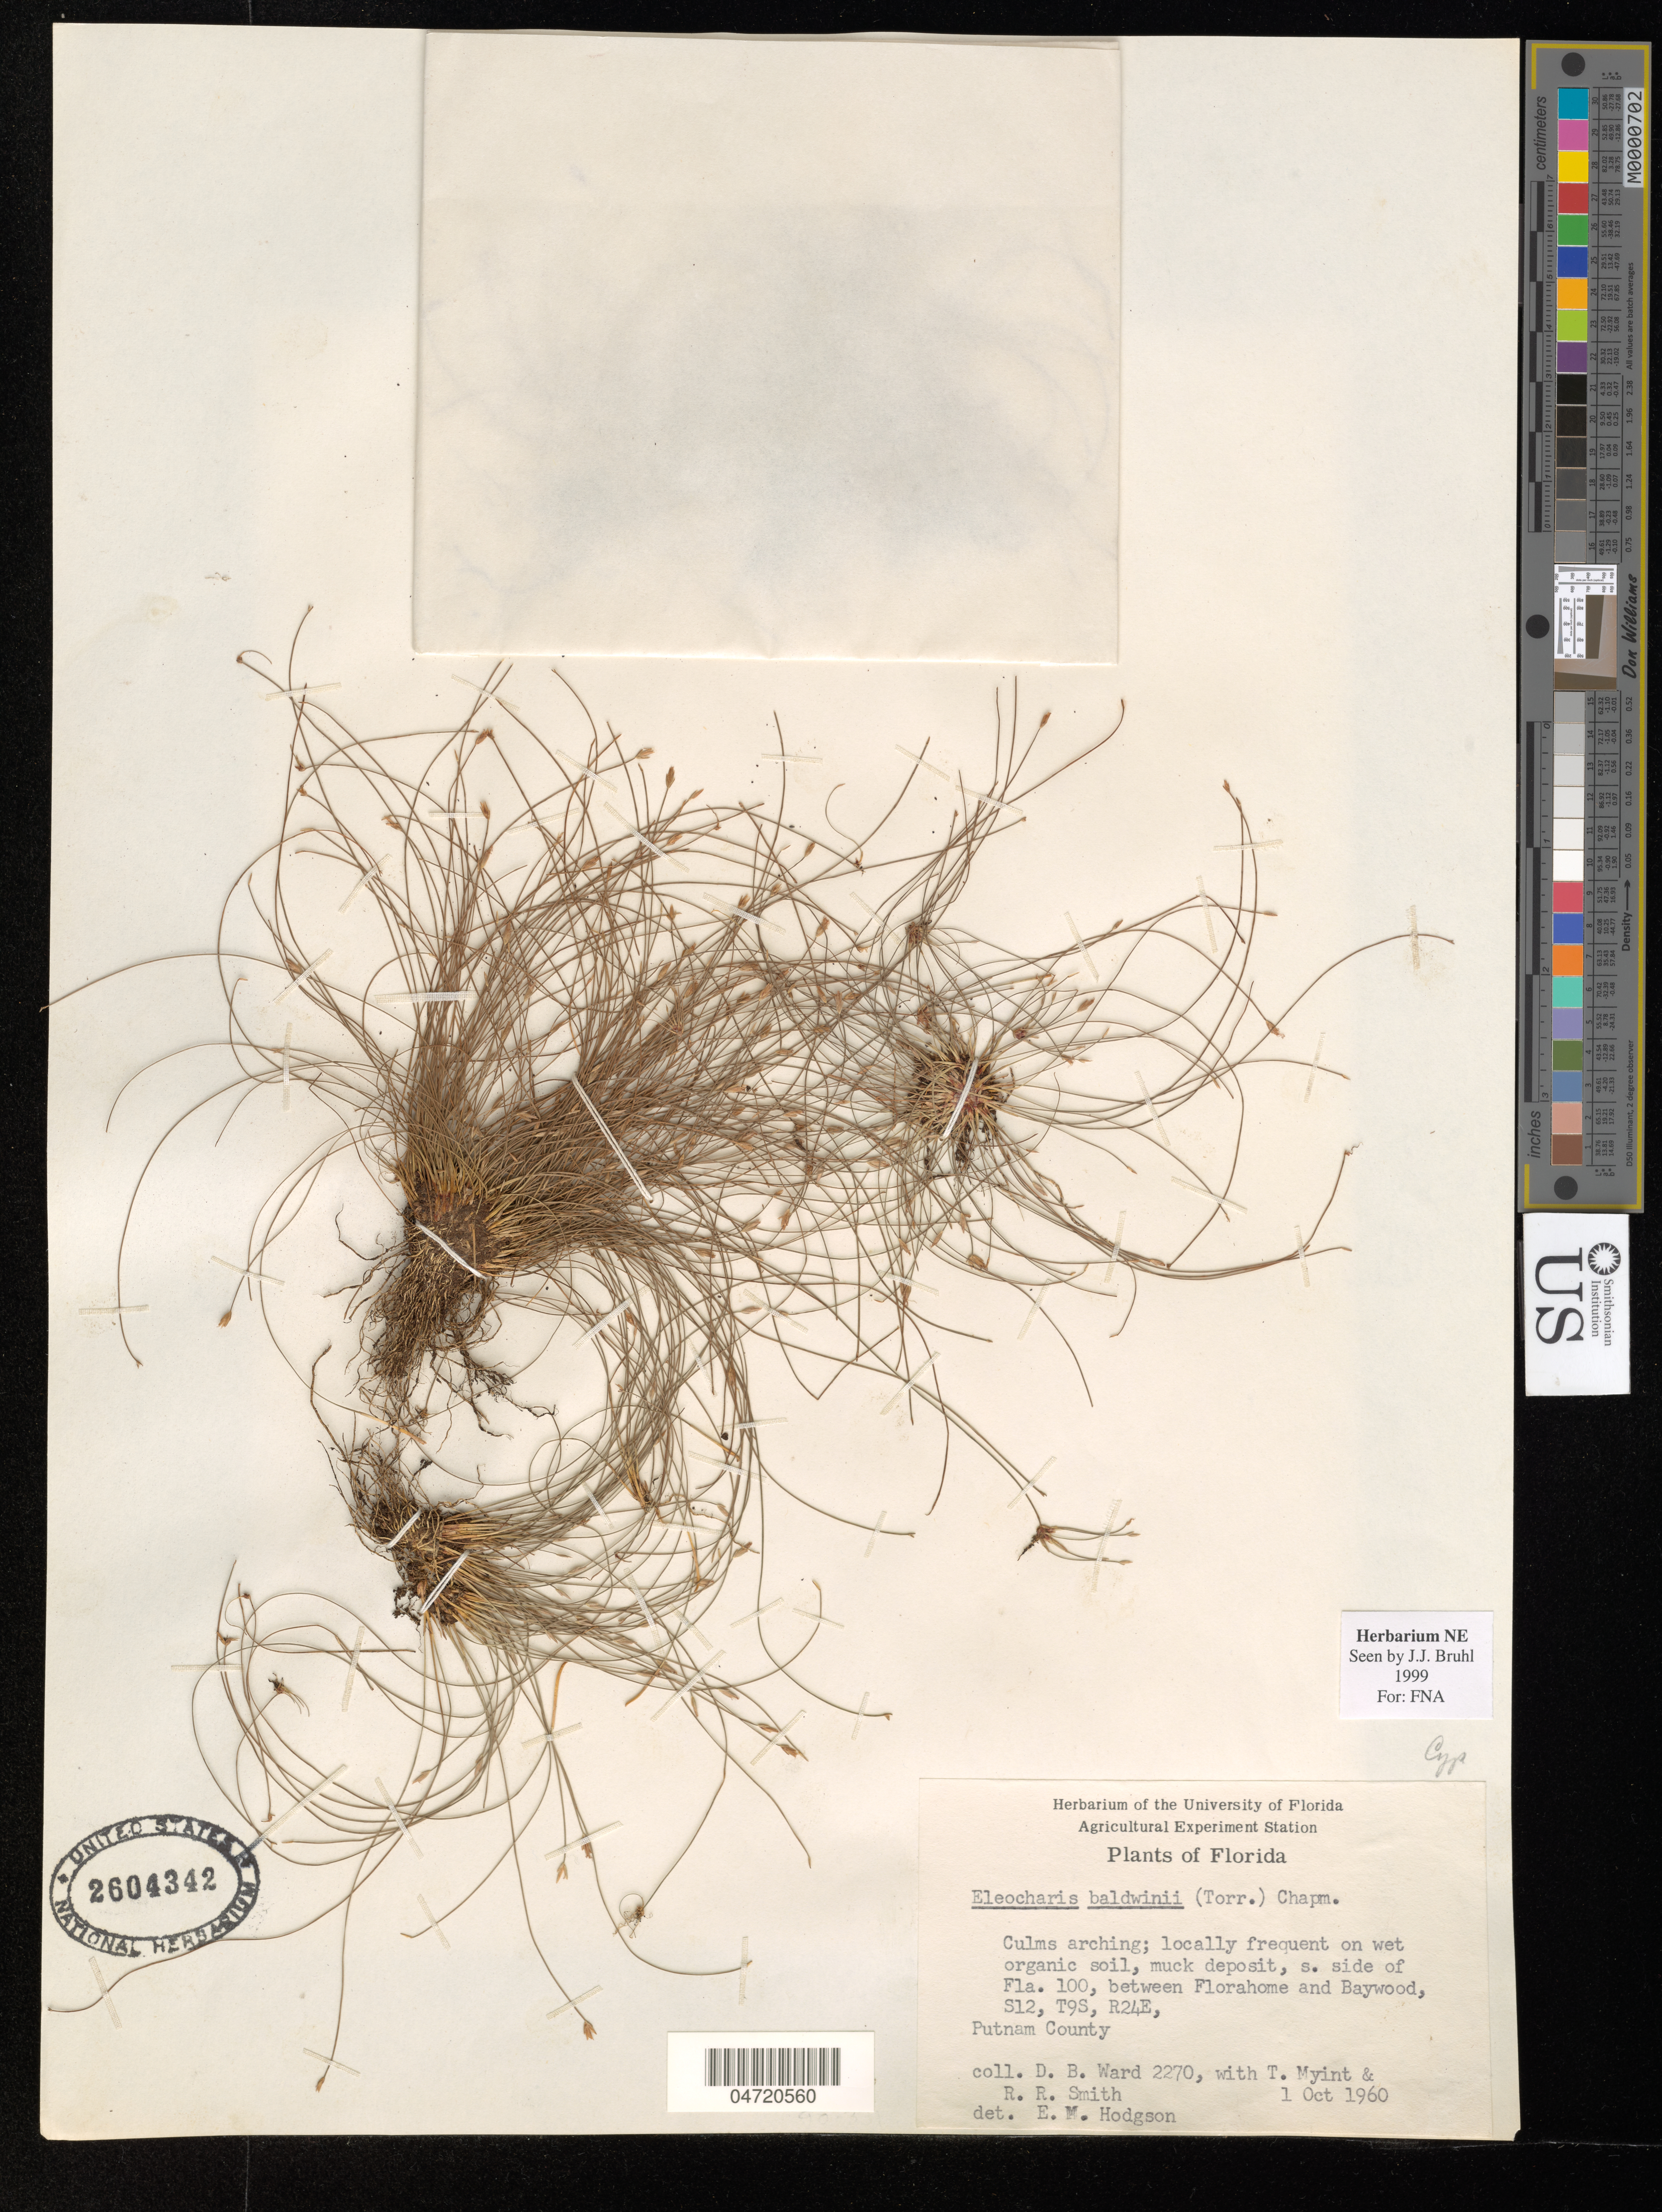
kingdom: Plantae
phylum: Tracheophyta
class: Liliopsida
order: Poales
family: Cyperaceae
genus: Eleocharis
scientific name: Eleocharis baldwinii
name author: (Torr.) Chapm.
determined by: Bruhl, J. J., (NE), University of New England (AUSTRALIA)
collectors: D. B. Ward, T. Myint, R. R. Smith & M. Steinman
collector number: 2270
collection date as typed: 01 Oct 1960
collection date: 1960-10-01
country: United States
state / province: Florida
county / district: Putnam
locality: S side of Fla. 100, between Florahome and Baywood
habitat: On wet organic soil, muck deposit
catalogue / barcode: US 2604342